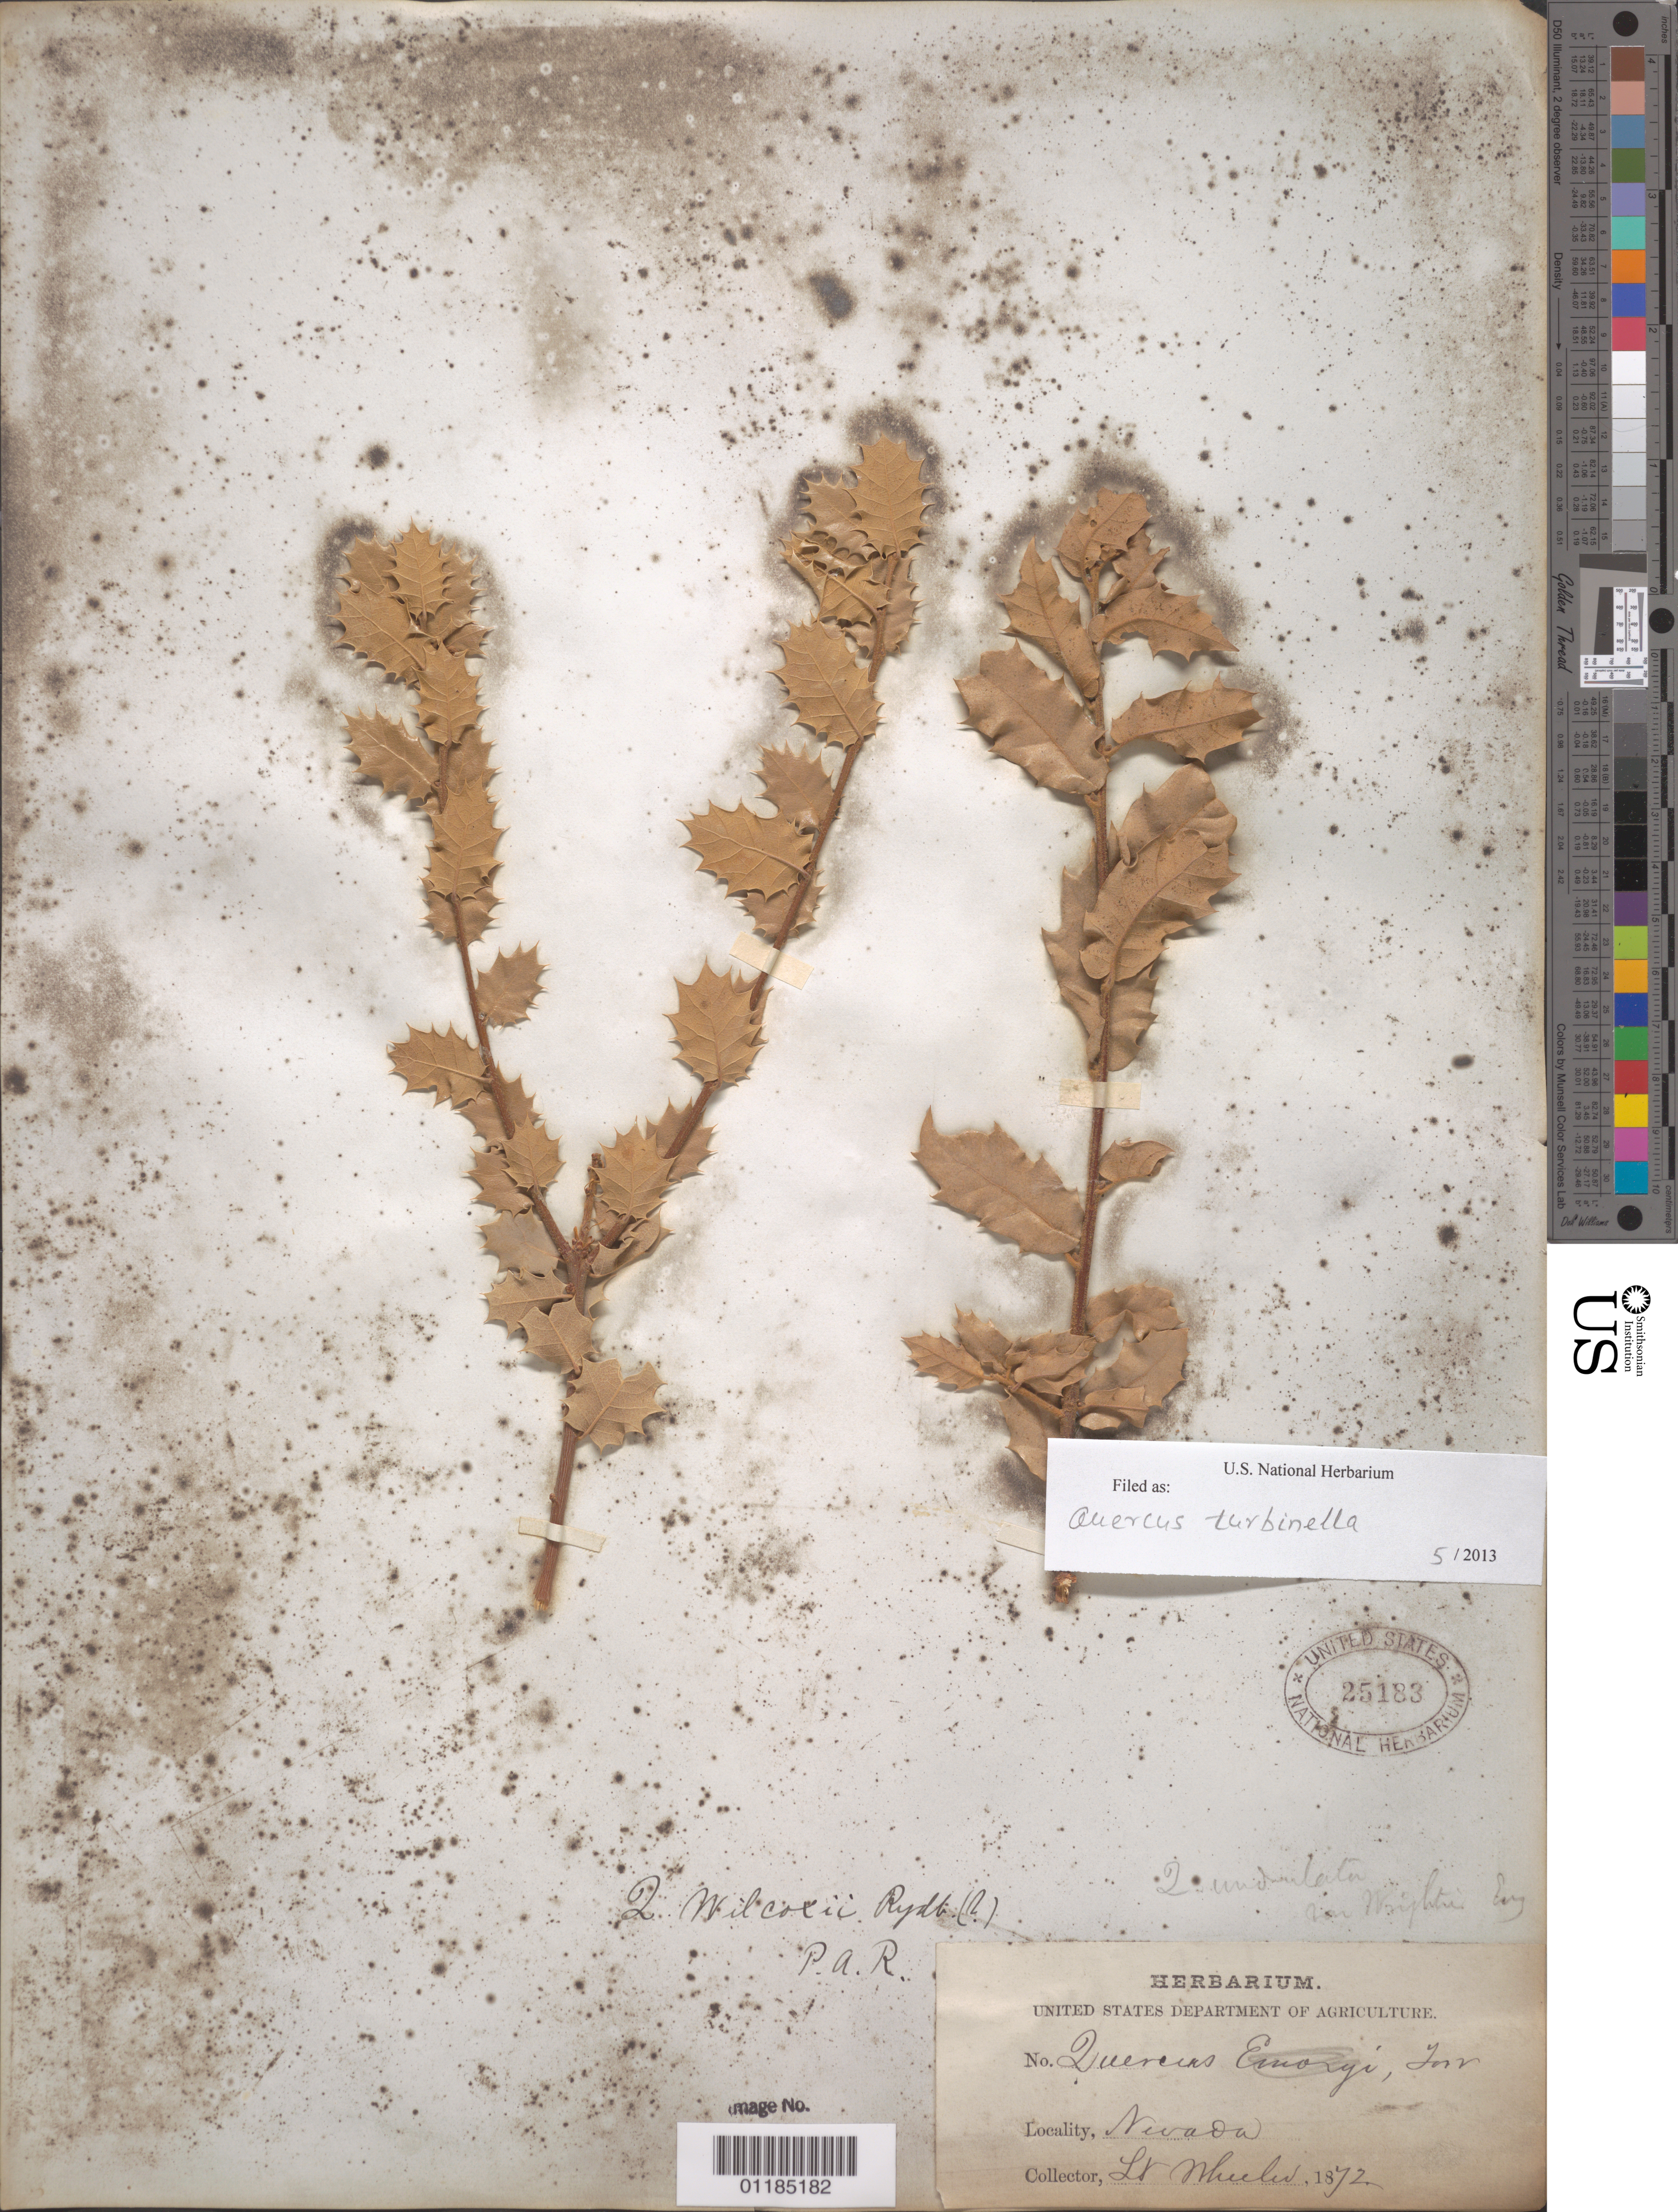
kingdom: Plantae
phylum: Tracheophyta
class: Magnoliopsida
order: Fagales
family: Fagaceae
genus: Quercus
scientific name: Quercus turbinella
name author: Greene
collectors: -- Wheeler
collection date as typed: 1872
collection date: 1872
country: United States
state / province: Nevada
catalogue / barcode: US 25183